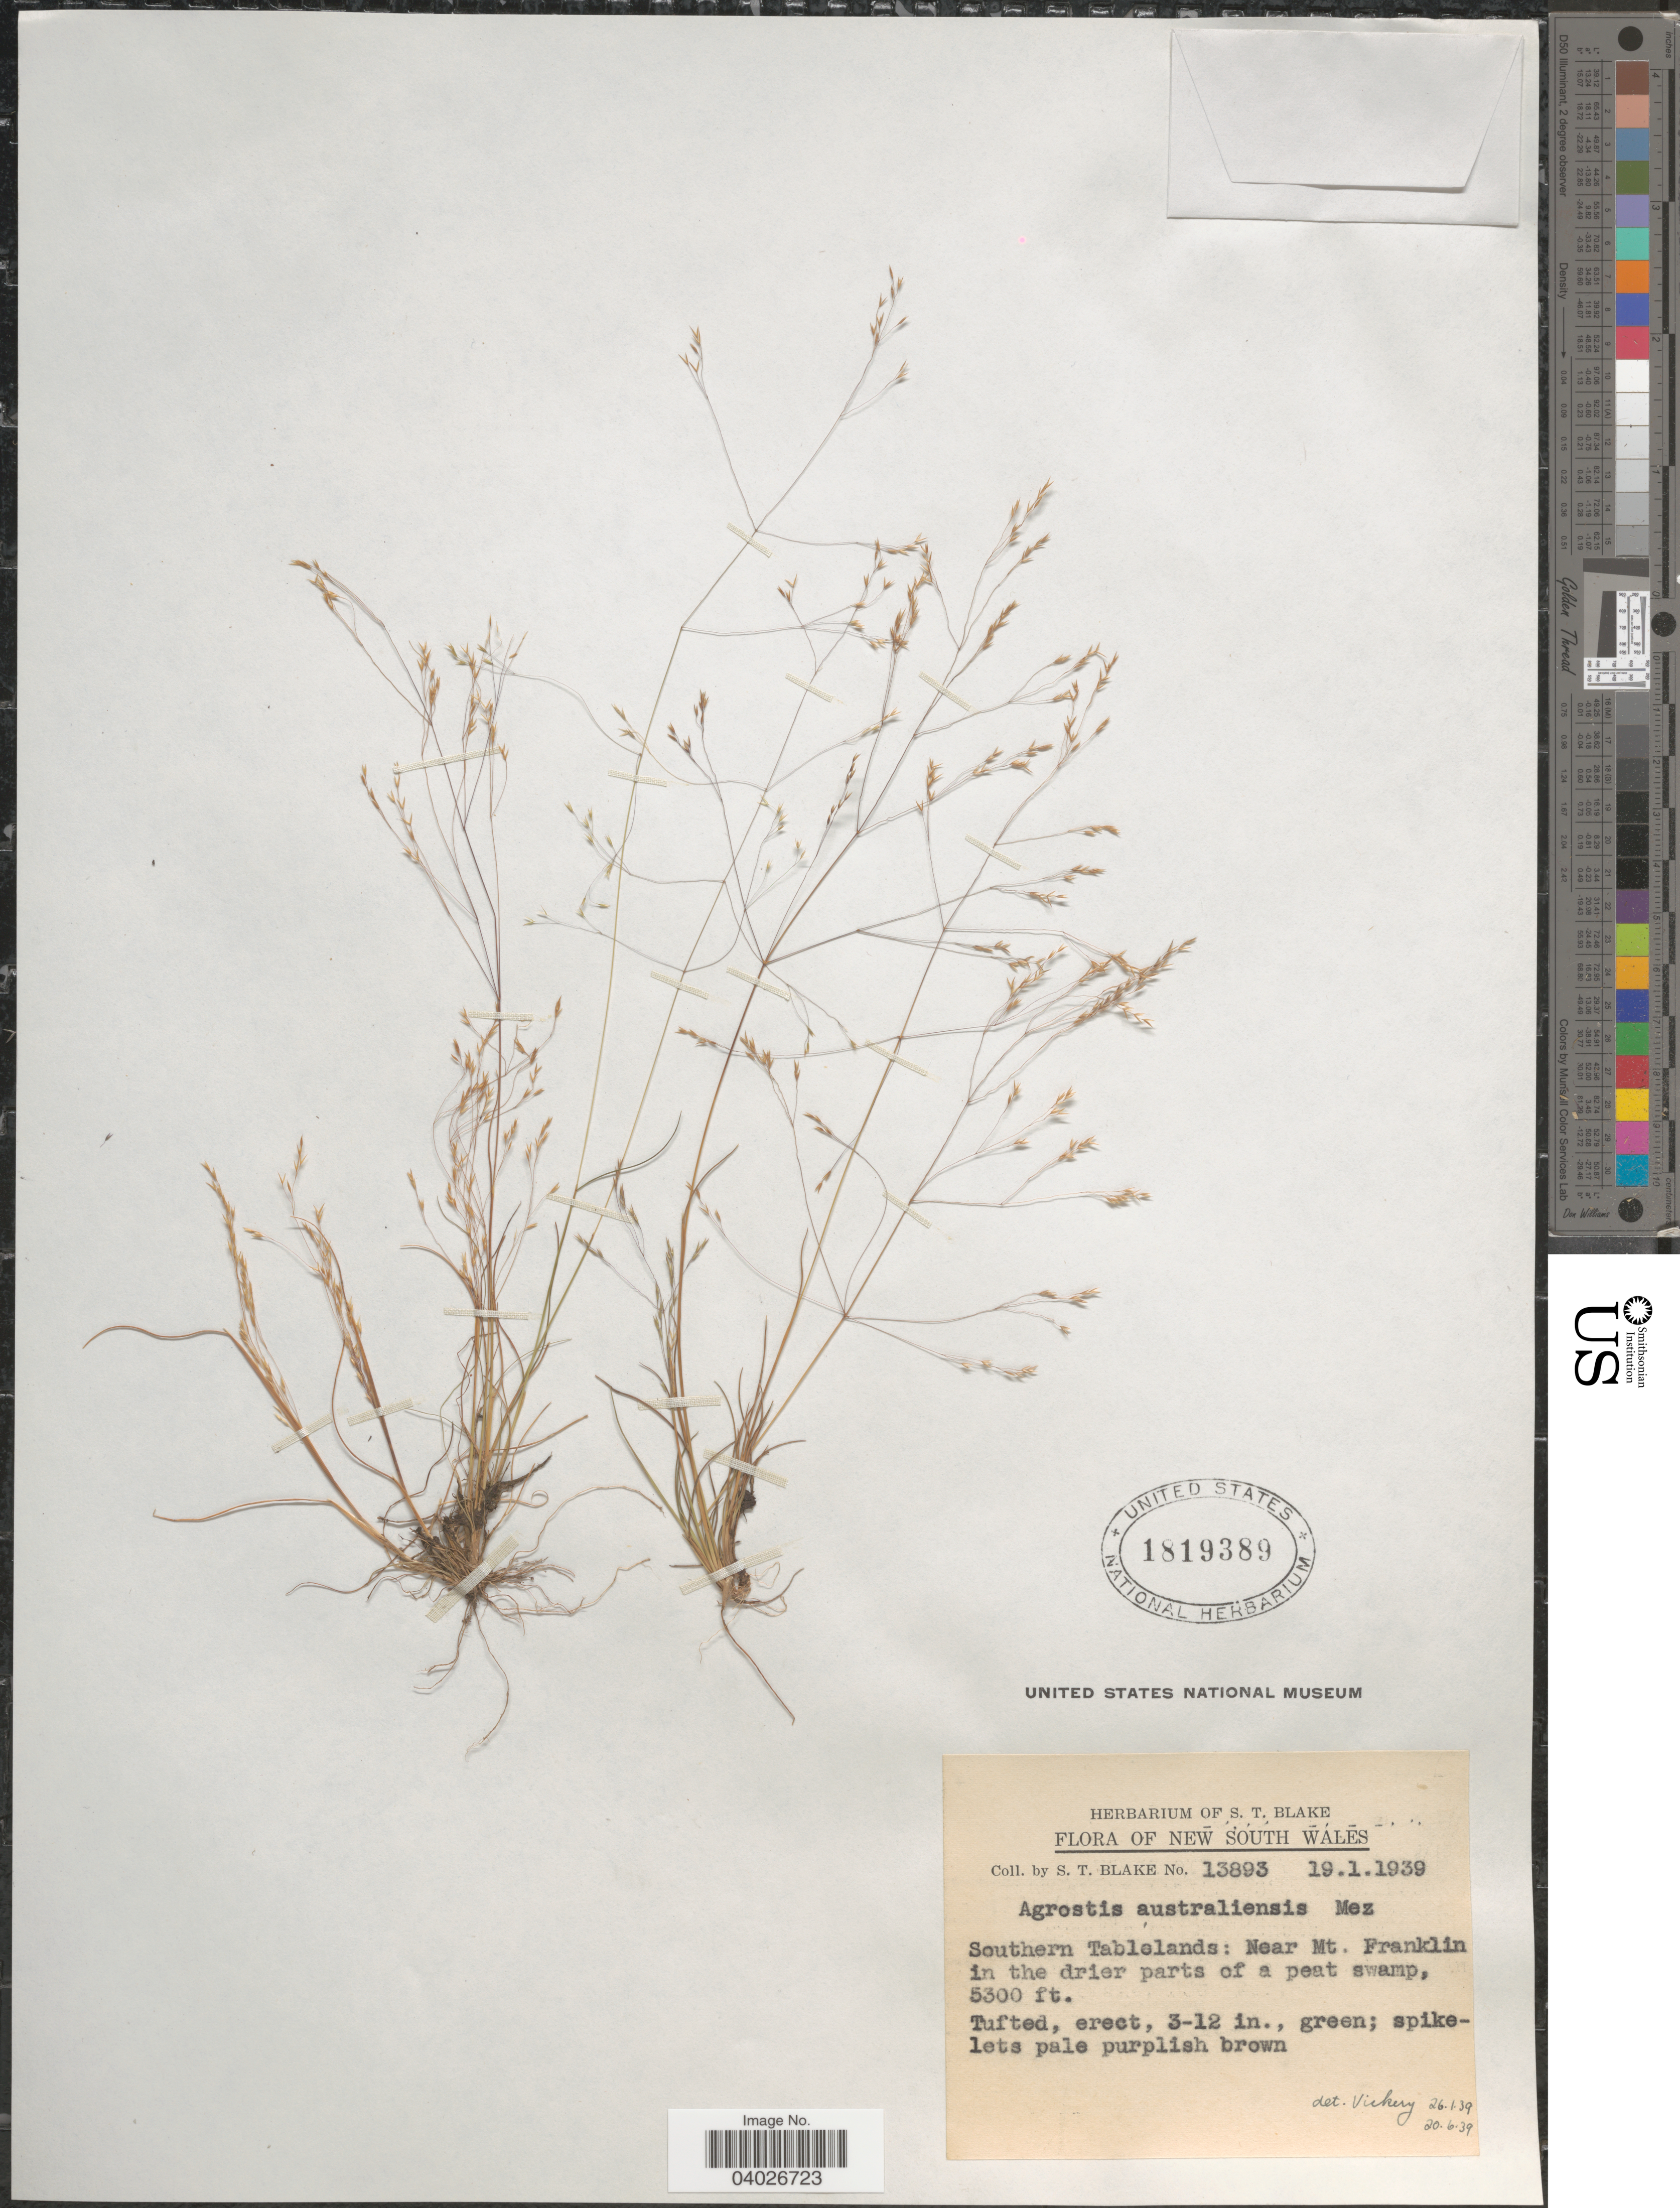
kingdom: Plantae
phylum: Tracheophyta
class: Liliopsida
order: Poales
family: Poaceae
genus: Agrostis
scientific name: Agrostis australiensis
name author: Mez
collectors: S. T. Blake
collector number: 13893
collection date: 1939-01-19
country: Australia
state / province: New South Wales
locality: Southern Tablelands: Near Mt. Franklin in the drier parts of a peat swamp.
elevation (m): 1615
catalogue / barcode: US 1819389